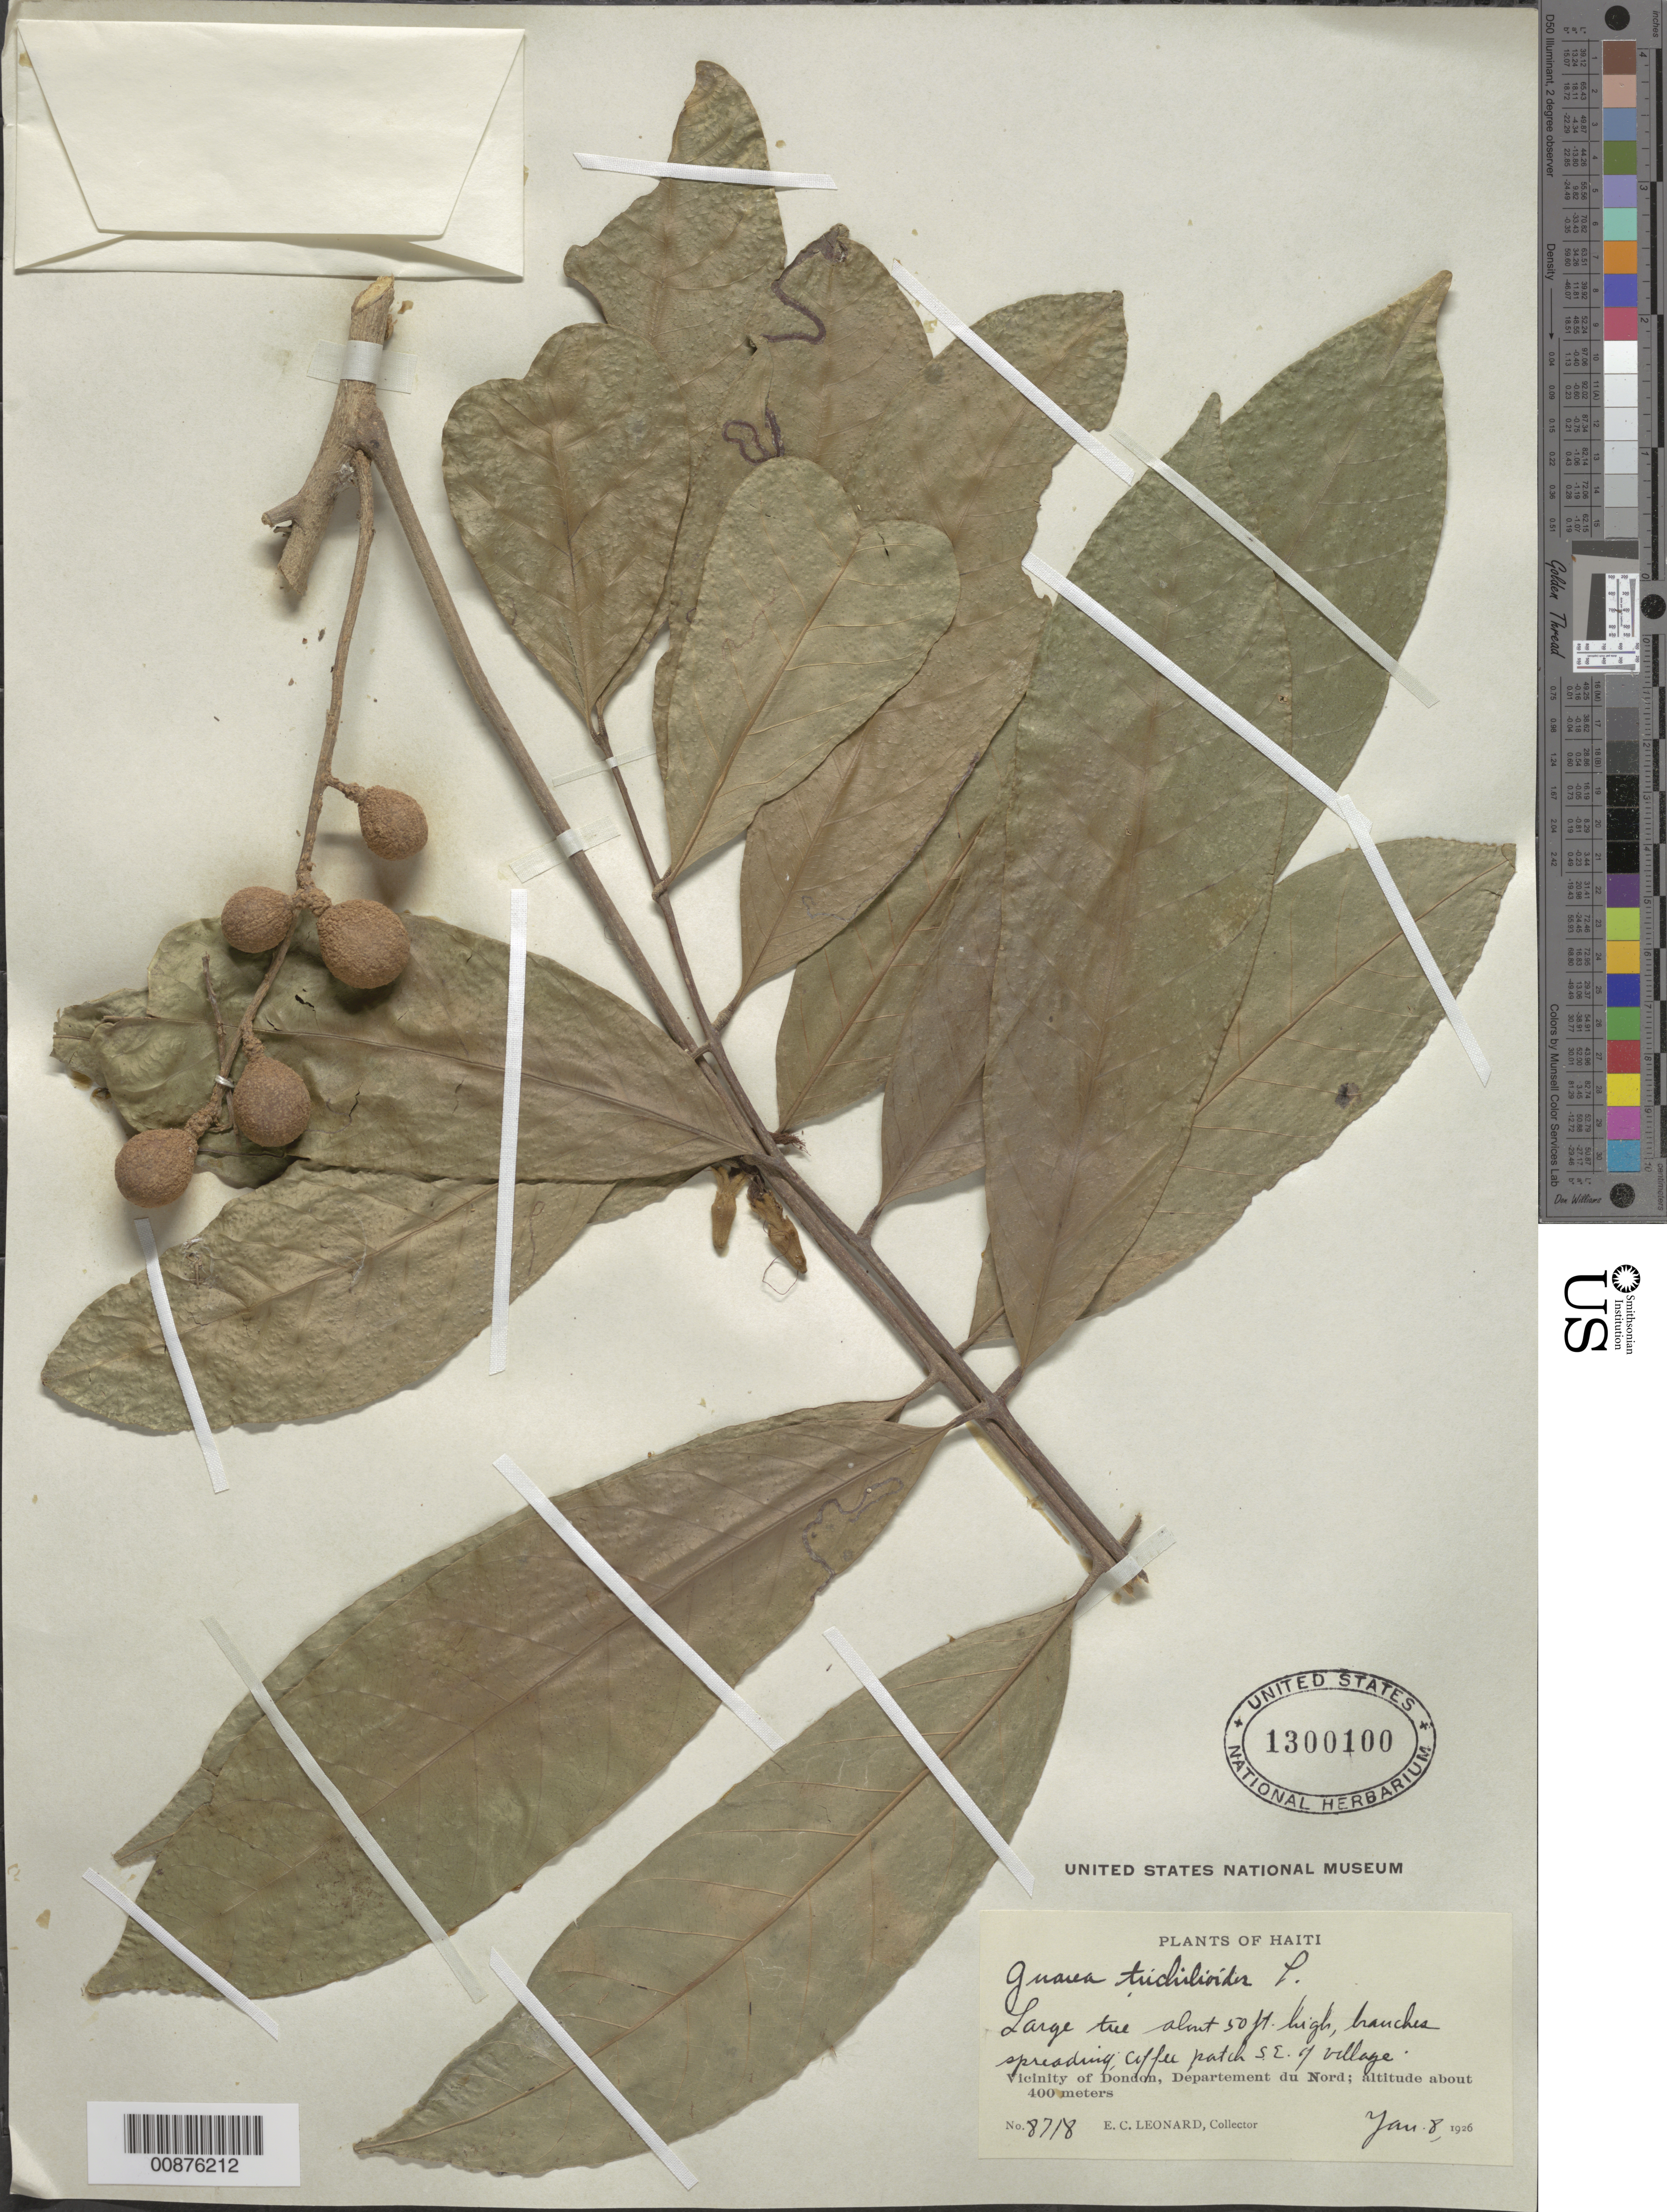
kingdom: Plantae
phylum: Tracheophyta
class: Magnoliopsida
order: Sapindales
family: Meliaceae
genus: Guarea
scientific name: Guarea guidonia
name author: (L.) Sleumer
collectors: E. C. Leonard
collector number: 8718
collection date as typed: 08 Jan 1926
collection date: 1926-01-08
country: Haiti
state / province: Nord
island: Hispaniola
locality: Vicinity of Dondon, SE of village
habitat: Coffee patch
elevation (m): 400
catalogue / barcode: US 1300100